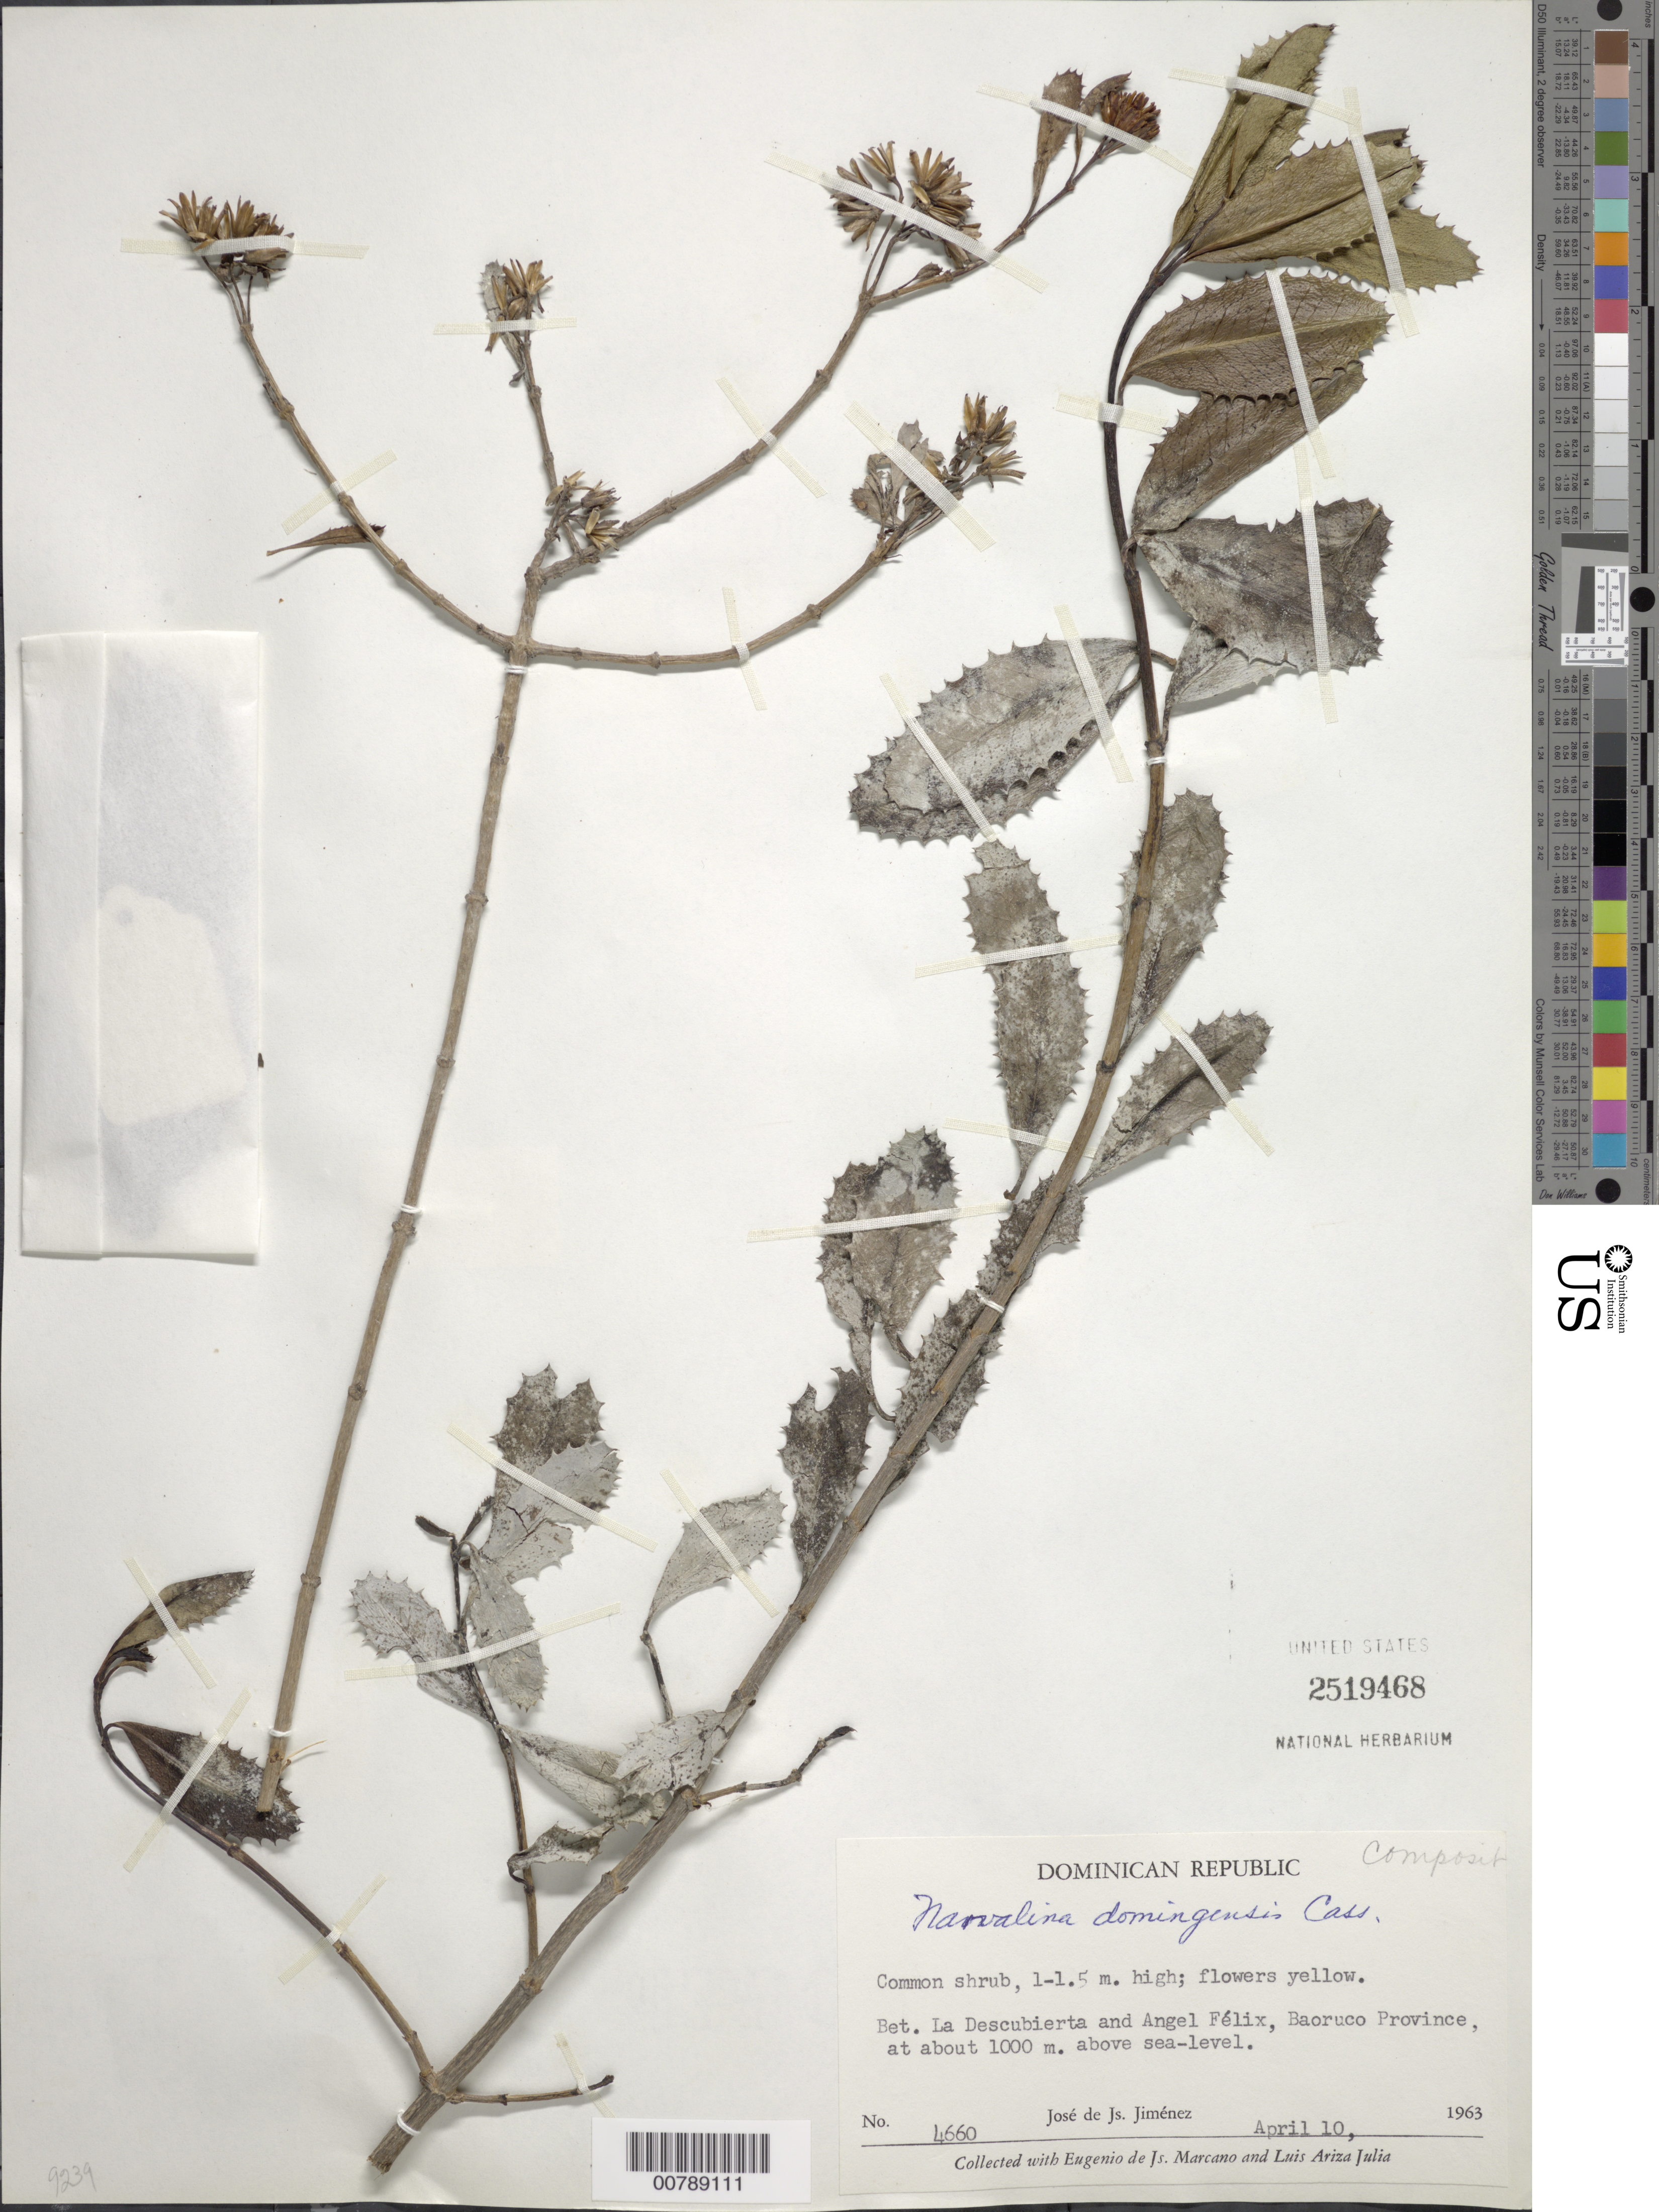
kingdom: Plantae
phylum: Tracheophyta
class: Magnoliopsida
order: Asterales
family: Asteraceae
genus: Narvalina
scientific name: Narvalina domingensis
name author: (Cass.) Less.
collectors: J. J. Jiménez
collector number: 4660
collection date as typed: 10 Apr 1963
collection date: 1963-04-10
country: Dominican Republic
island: Hispaniola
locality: Bet. La Descubierta and Angel Félix, Baoruco Province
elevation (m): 1000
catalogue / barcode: US 2519468